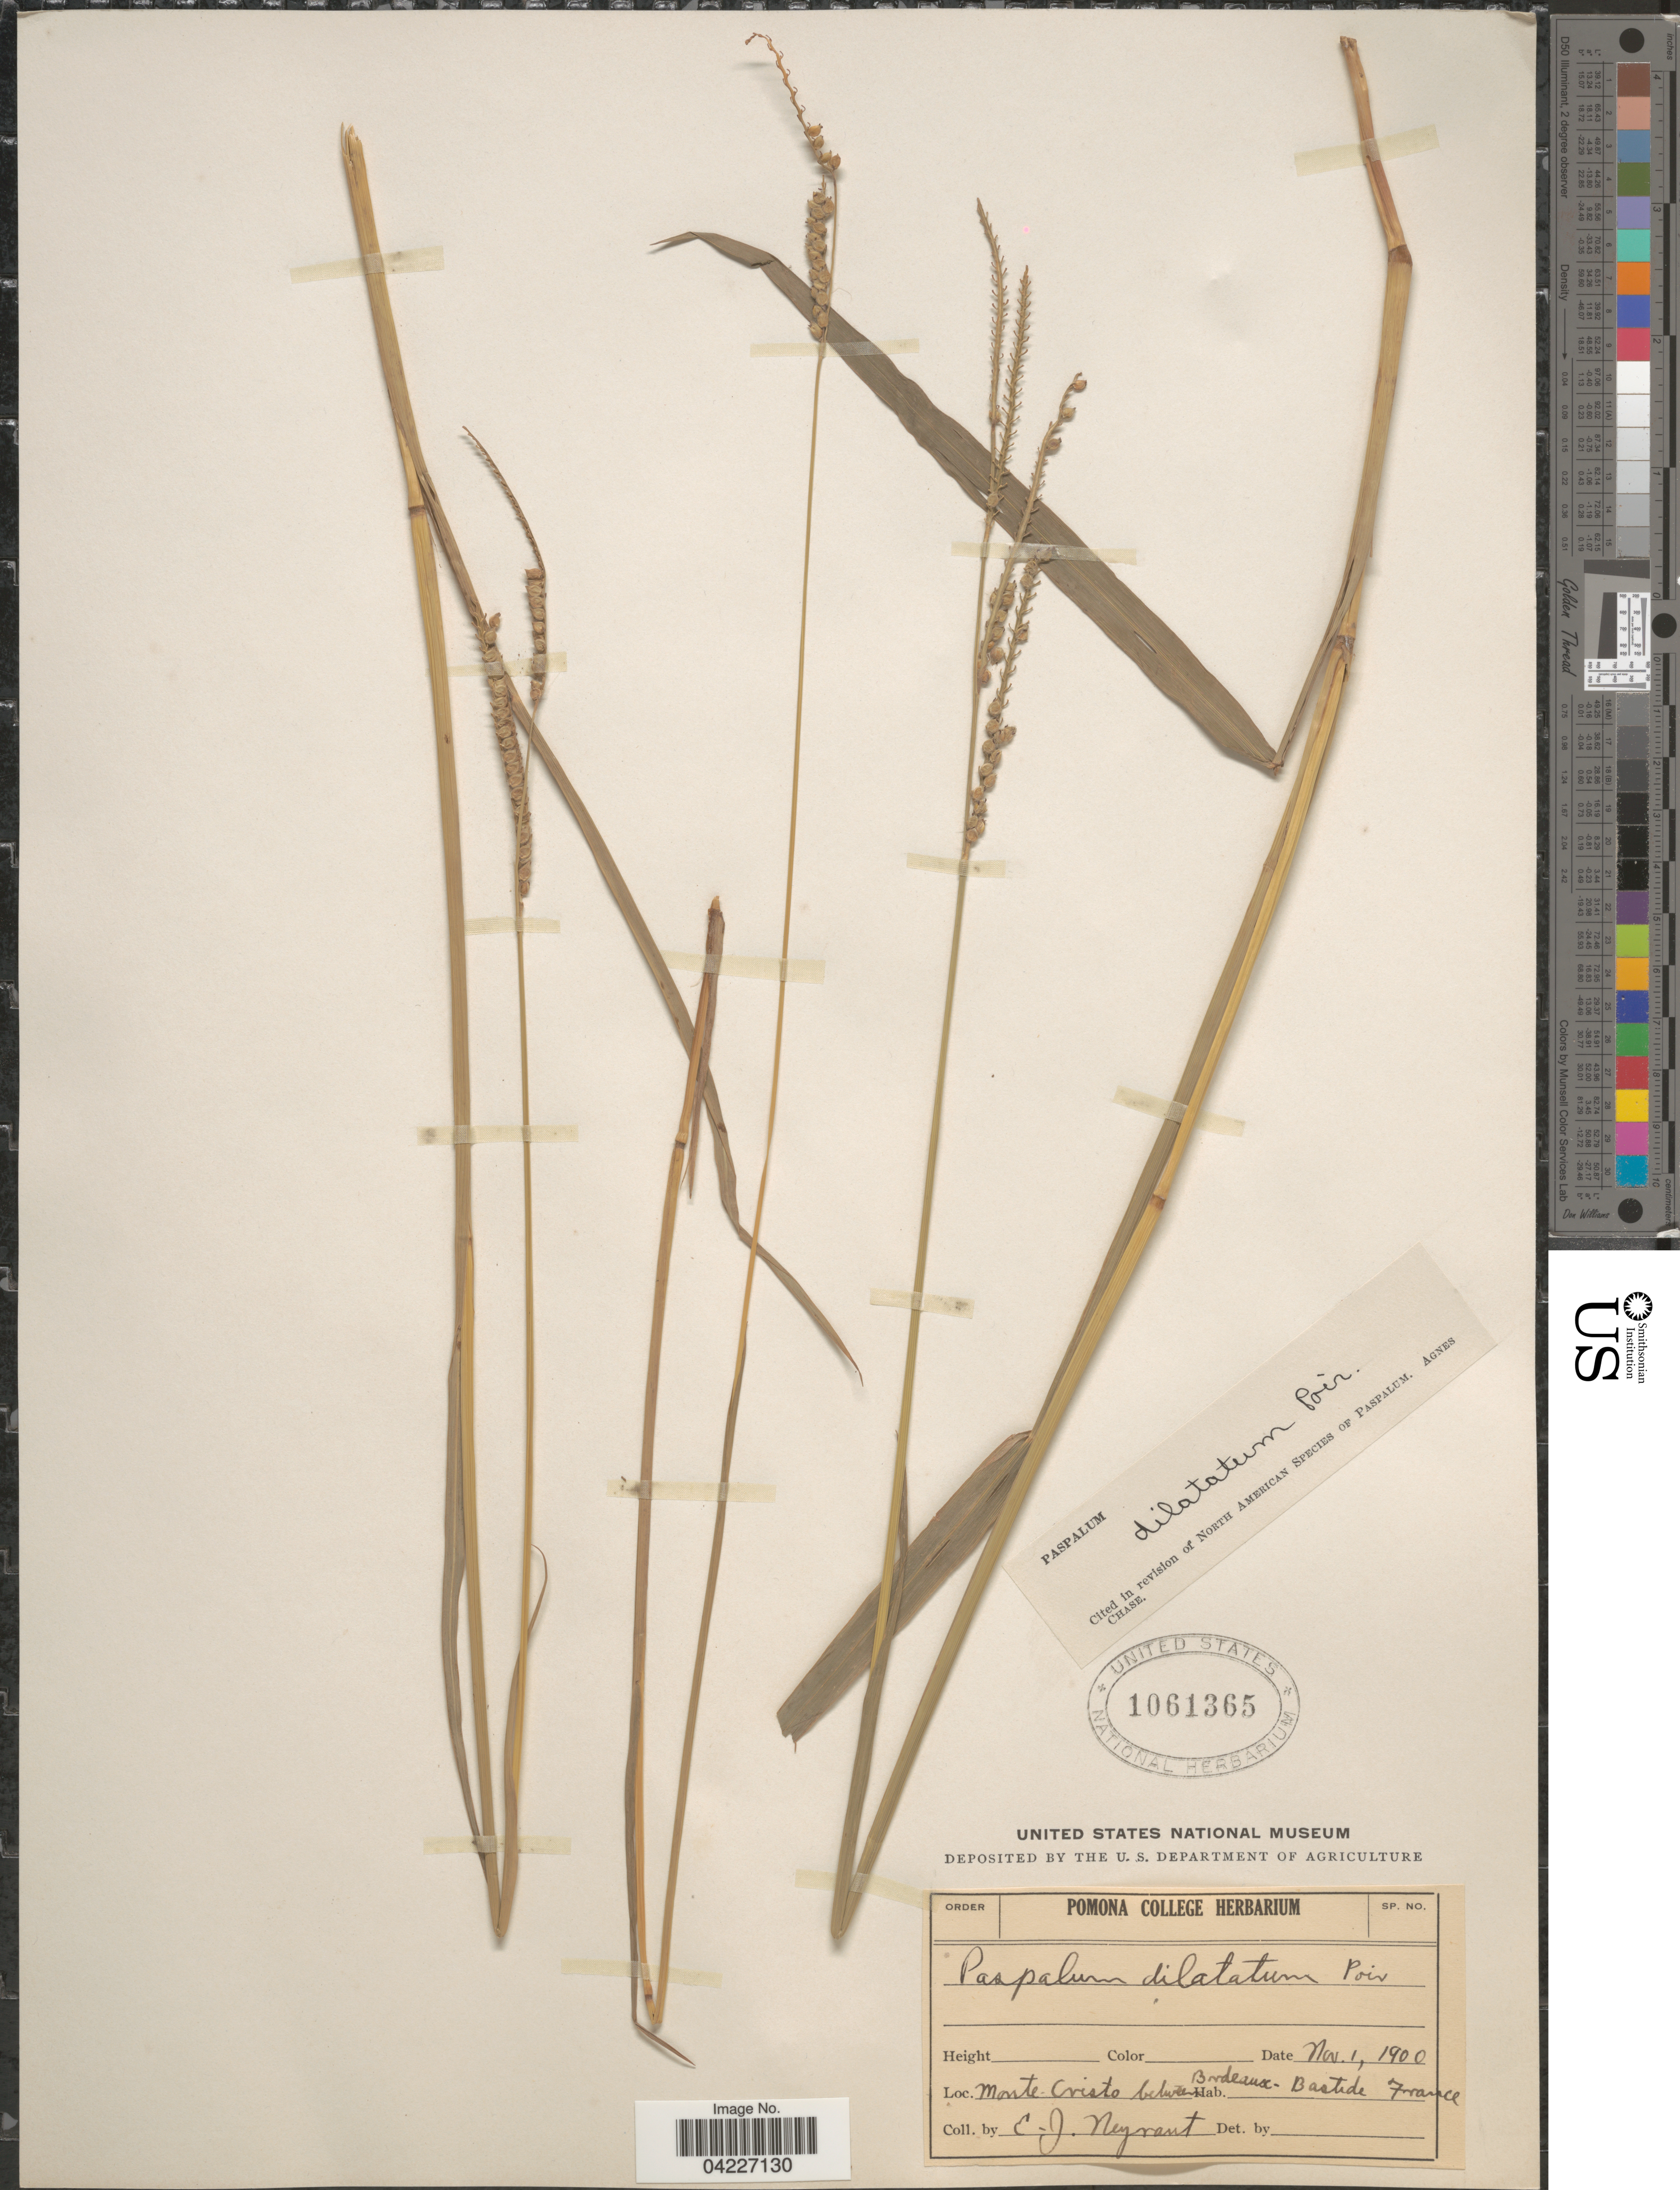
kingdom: Plantae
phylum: Tracheophyta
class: Liliopsida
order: Poales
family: Poaceae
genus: Paspalum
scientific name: Paspalum dilatatum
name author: Poir.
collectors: E. Neyrant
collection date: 1900-11-01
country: France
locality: Monte Cristo between Bordeaux - Bastide.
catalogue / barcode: US 1061365